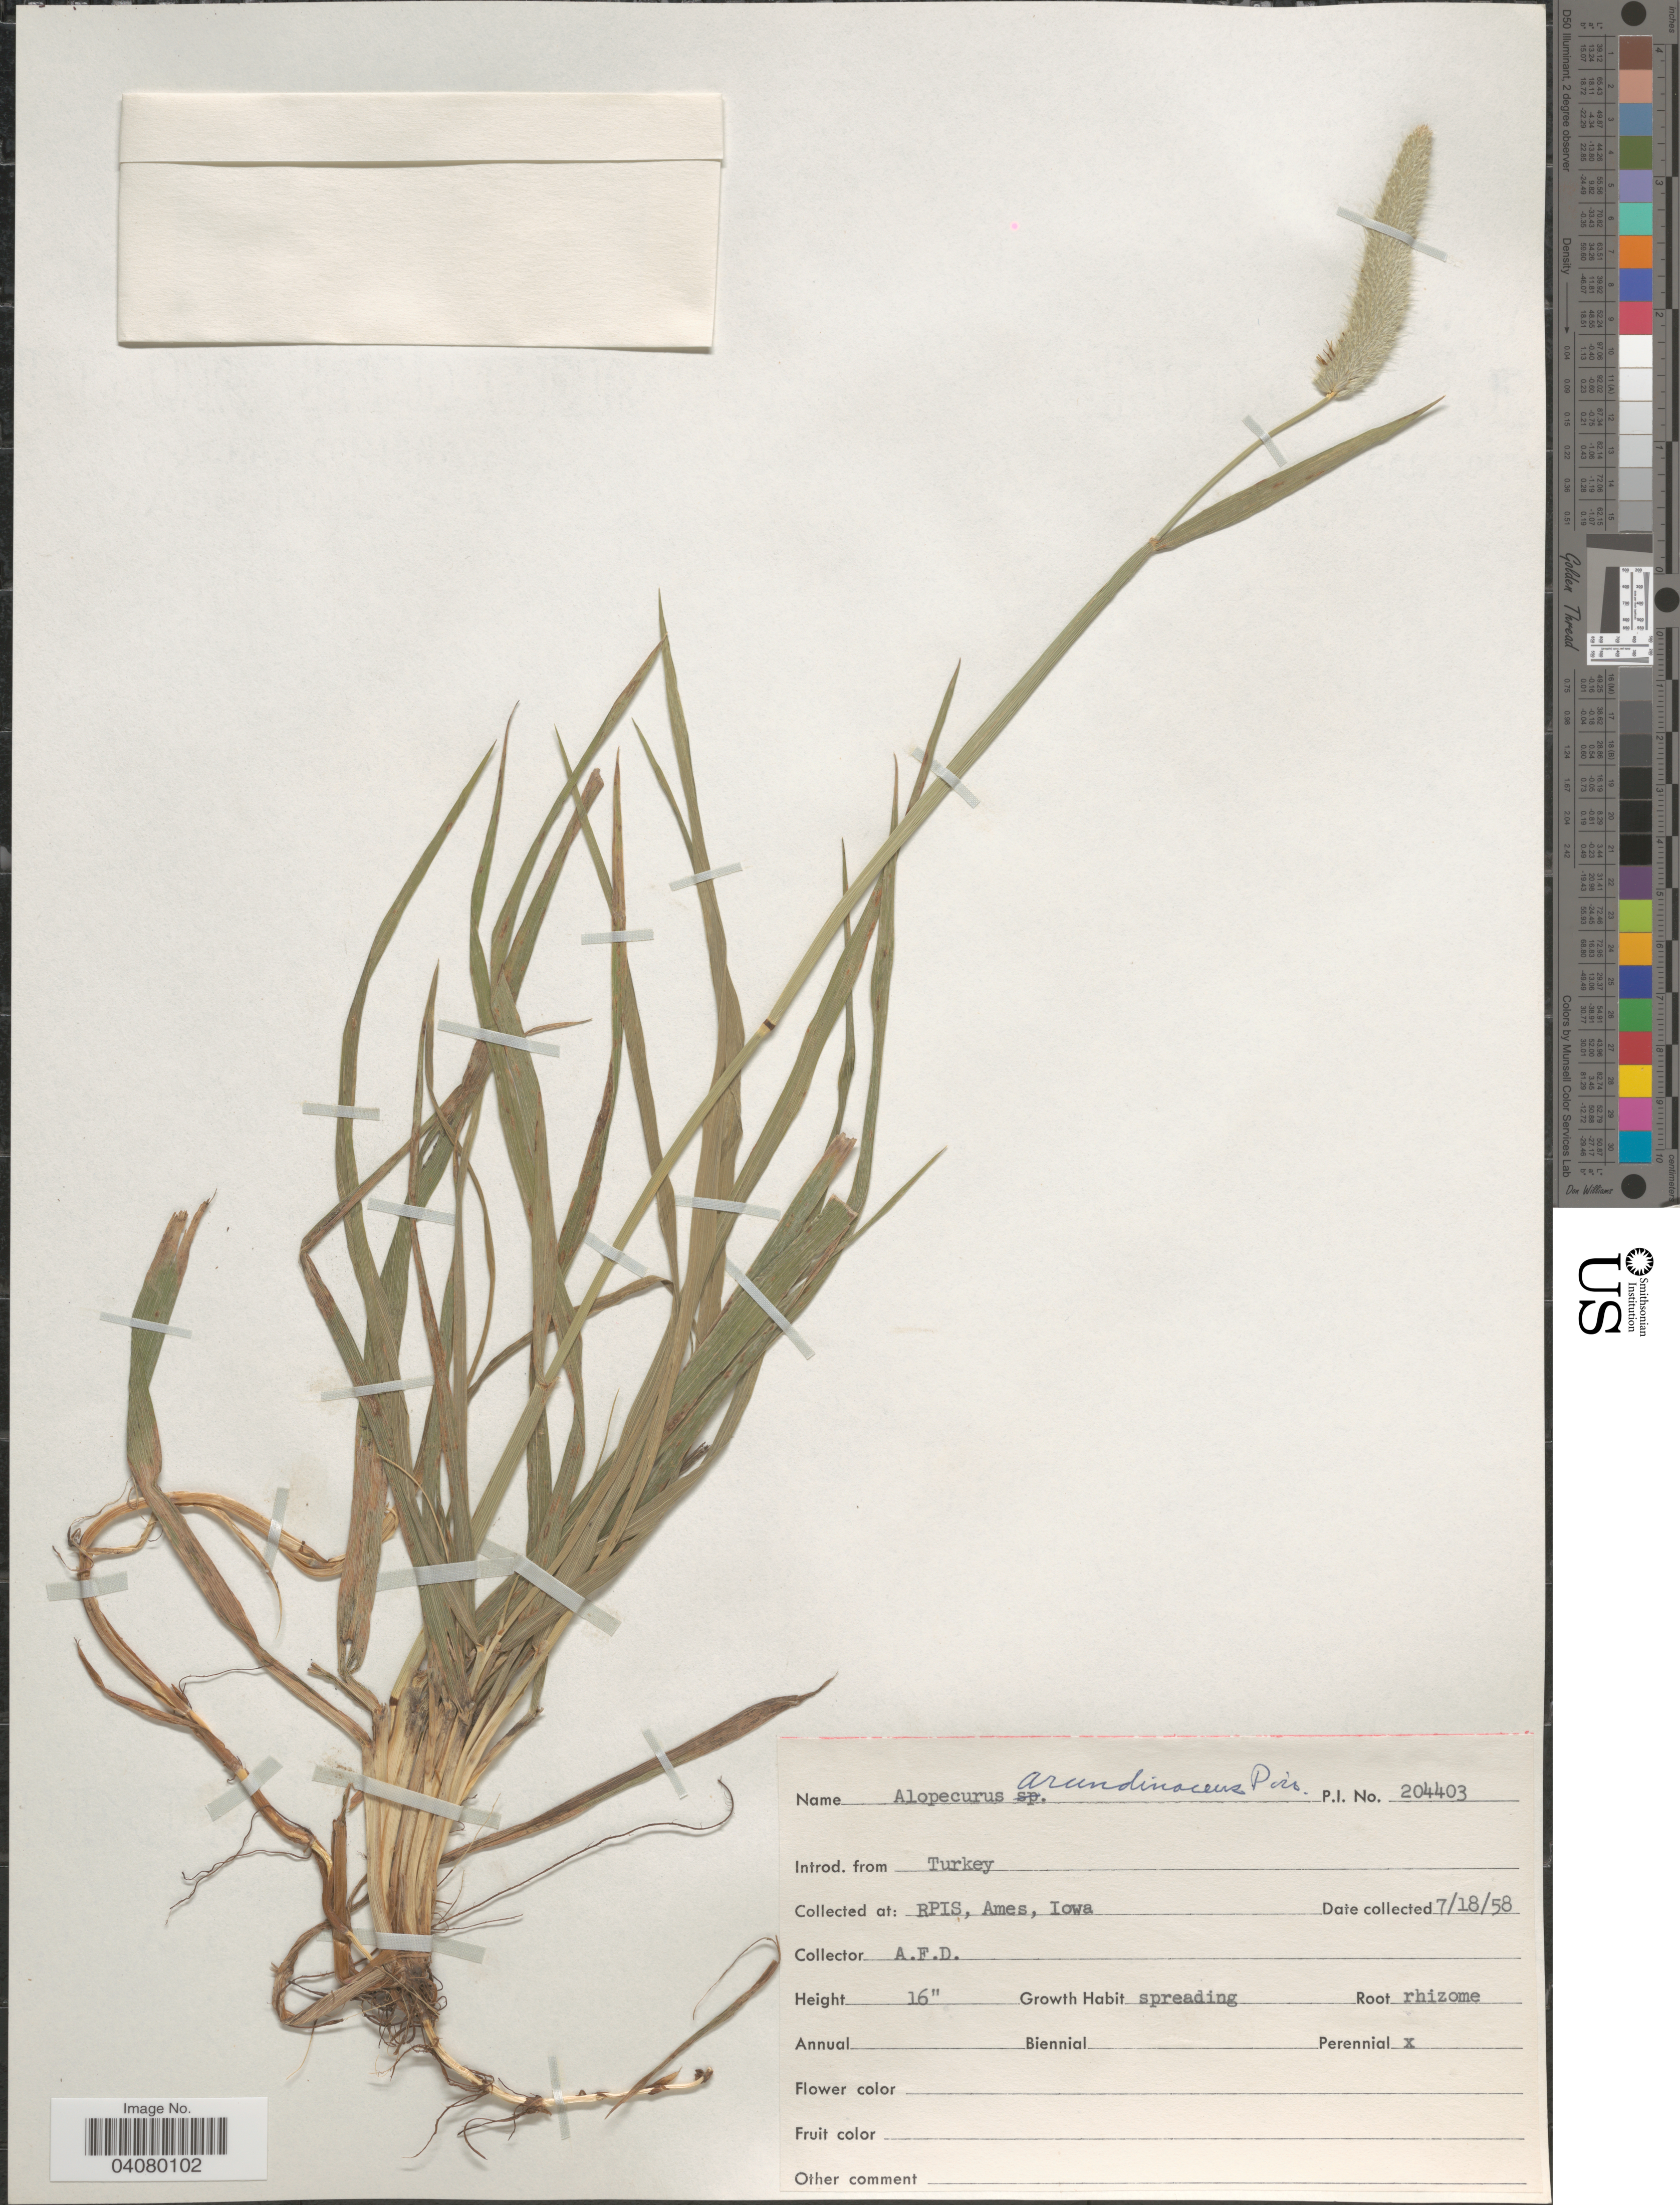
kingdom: Plantae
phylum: Tracheophyta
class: Liliopsida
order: Poales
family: Poaceae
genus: Alopecurus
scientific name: Alopecurus arundinaceus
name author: Poir.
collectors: A. D.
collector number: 204403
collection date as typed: Transcribed d/m/y: 18/7/58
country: United States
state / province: Iowa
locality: RPIS, Ames.